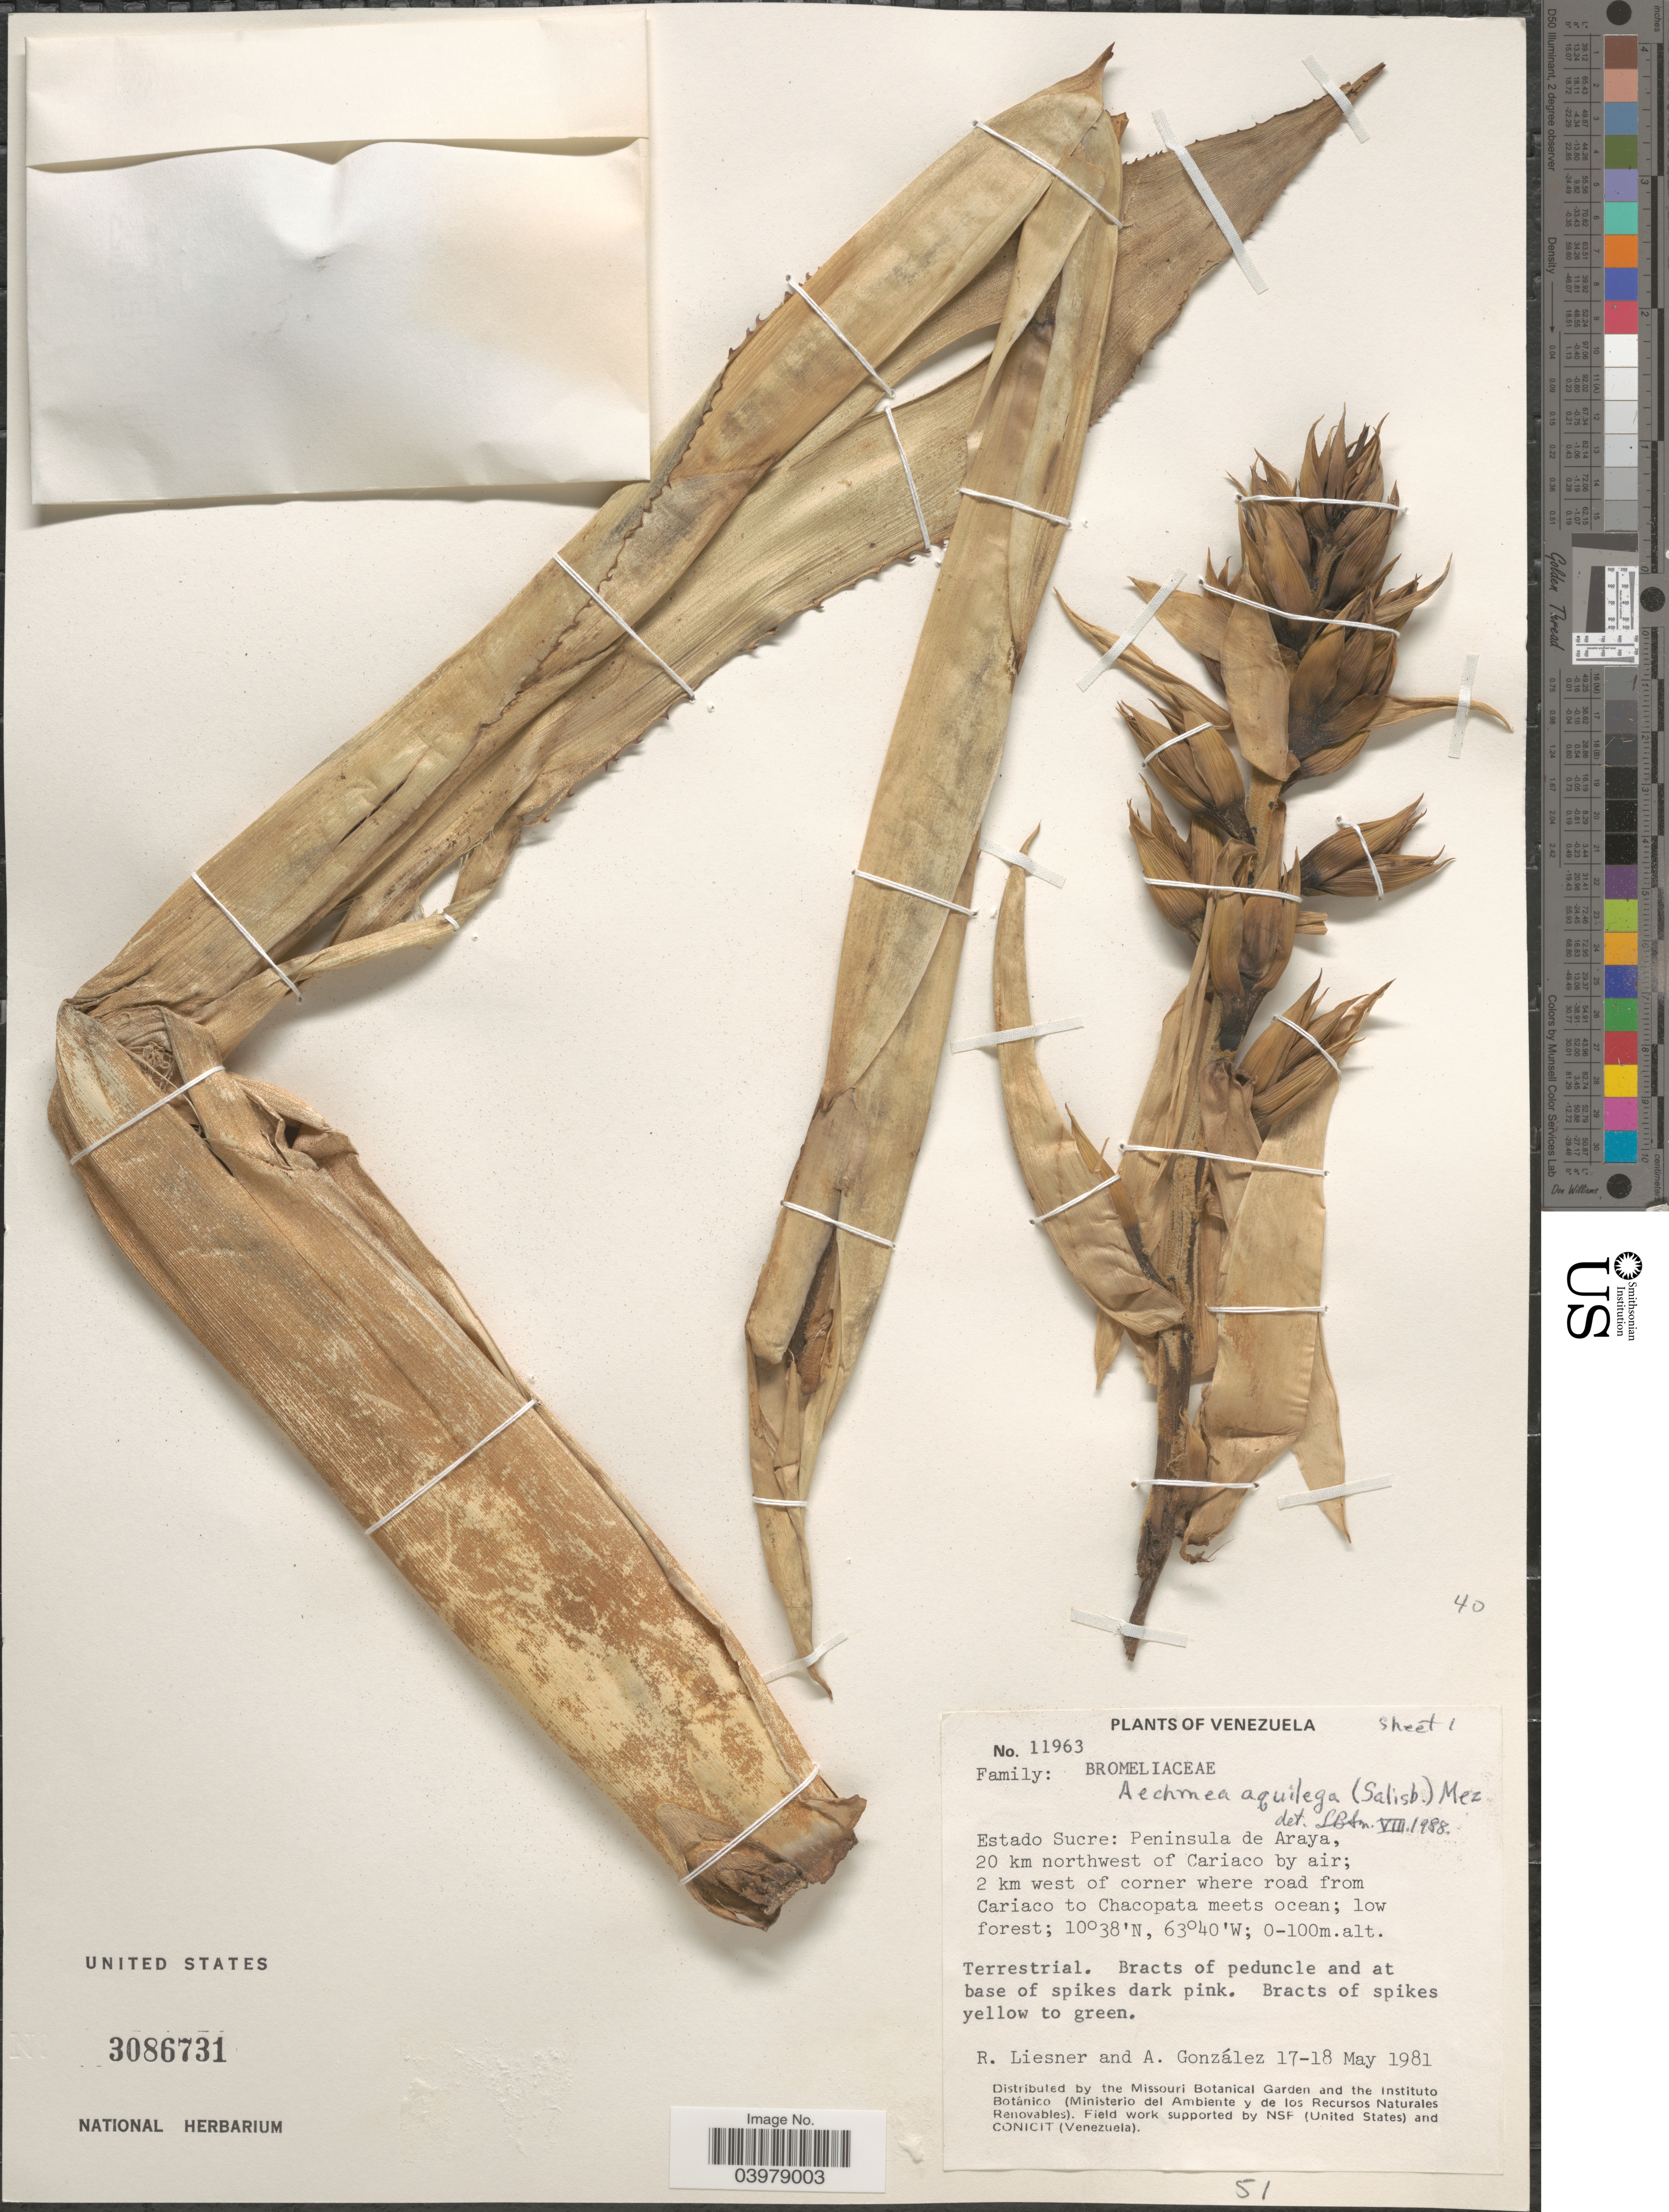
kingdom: Plantae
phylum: Tracheophyta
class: Liliopsida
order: Poales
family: Bromeliaceae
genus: Aechmea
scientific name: Aechmea aquilega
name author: (Salisb.) Griseb.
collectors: R. L. Liesner & A. C. González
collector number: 11963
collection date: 1981-05-17/1981-05-18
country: Venezuela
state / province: Sucre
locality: Peninsula de Araya, 20 km northwest of Cariaco by air; 2 km west of corner where road from Cariaco to Charopata meets ocean.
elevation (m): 0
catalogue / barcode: US 3086731